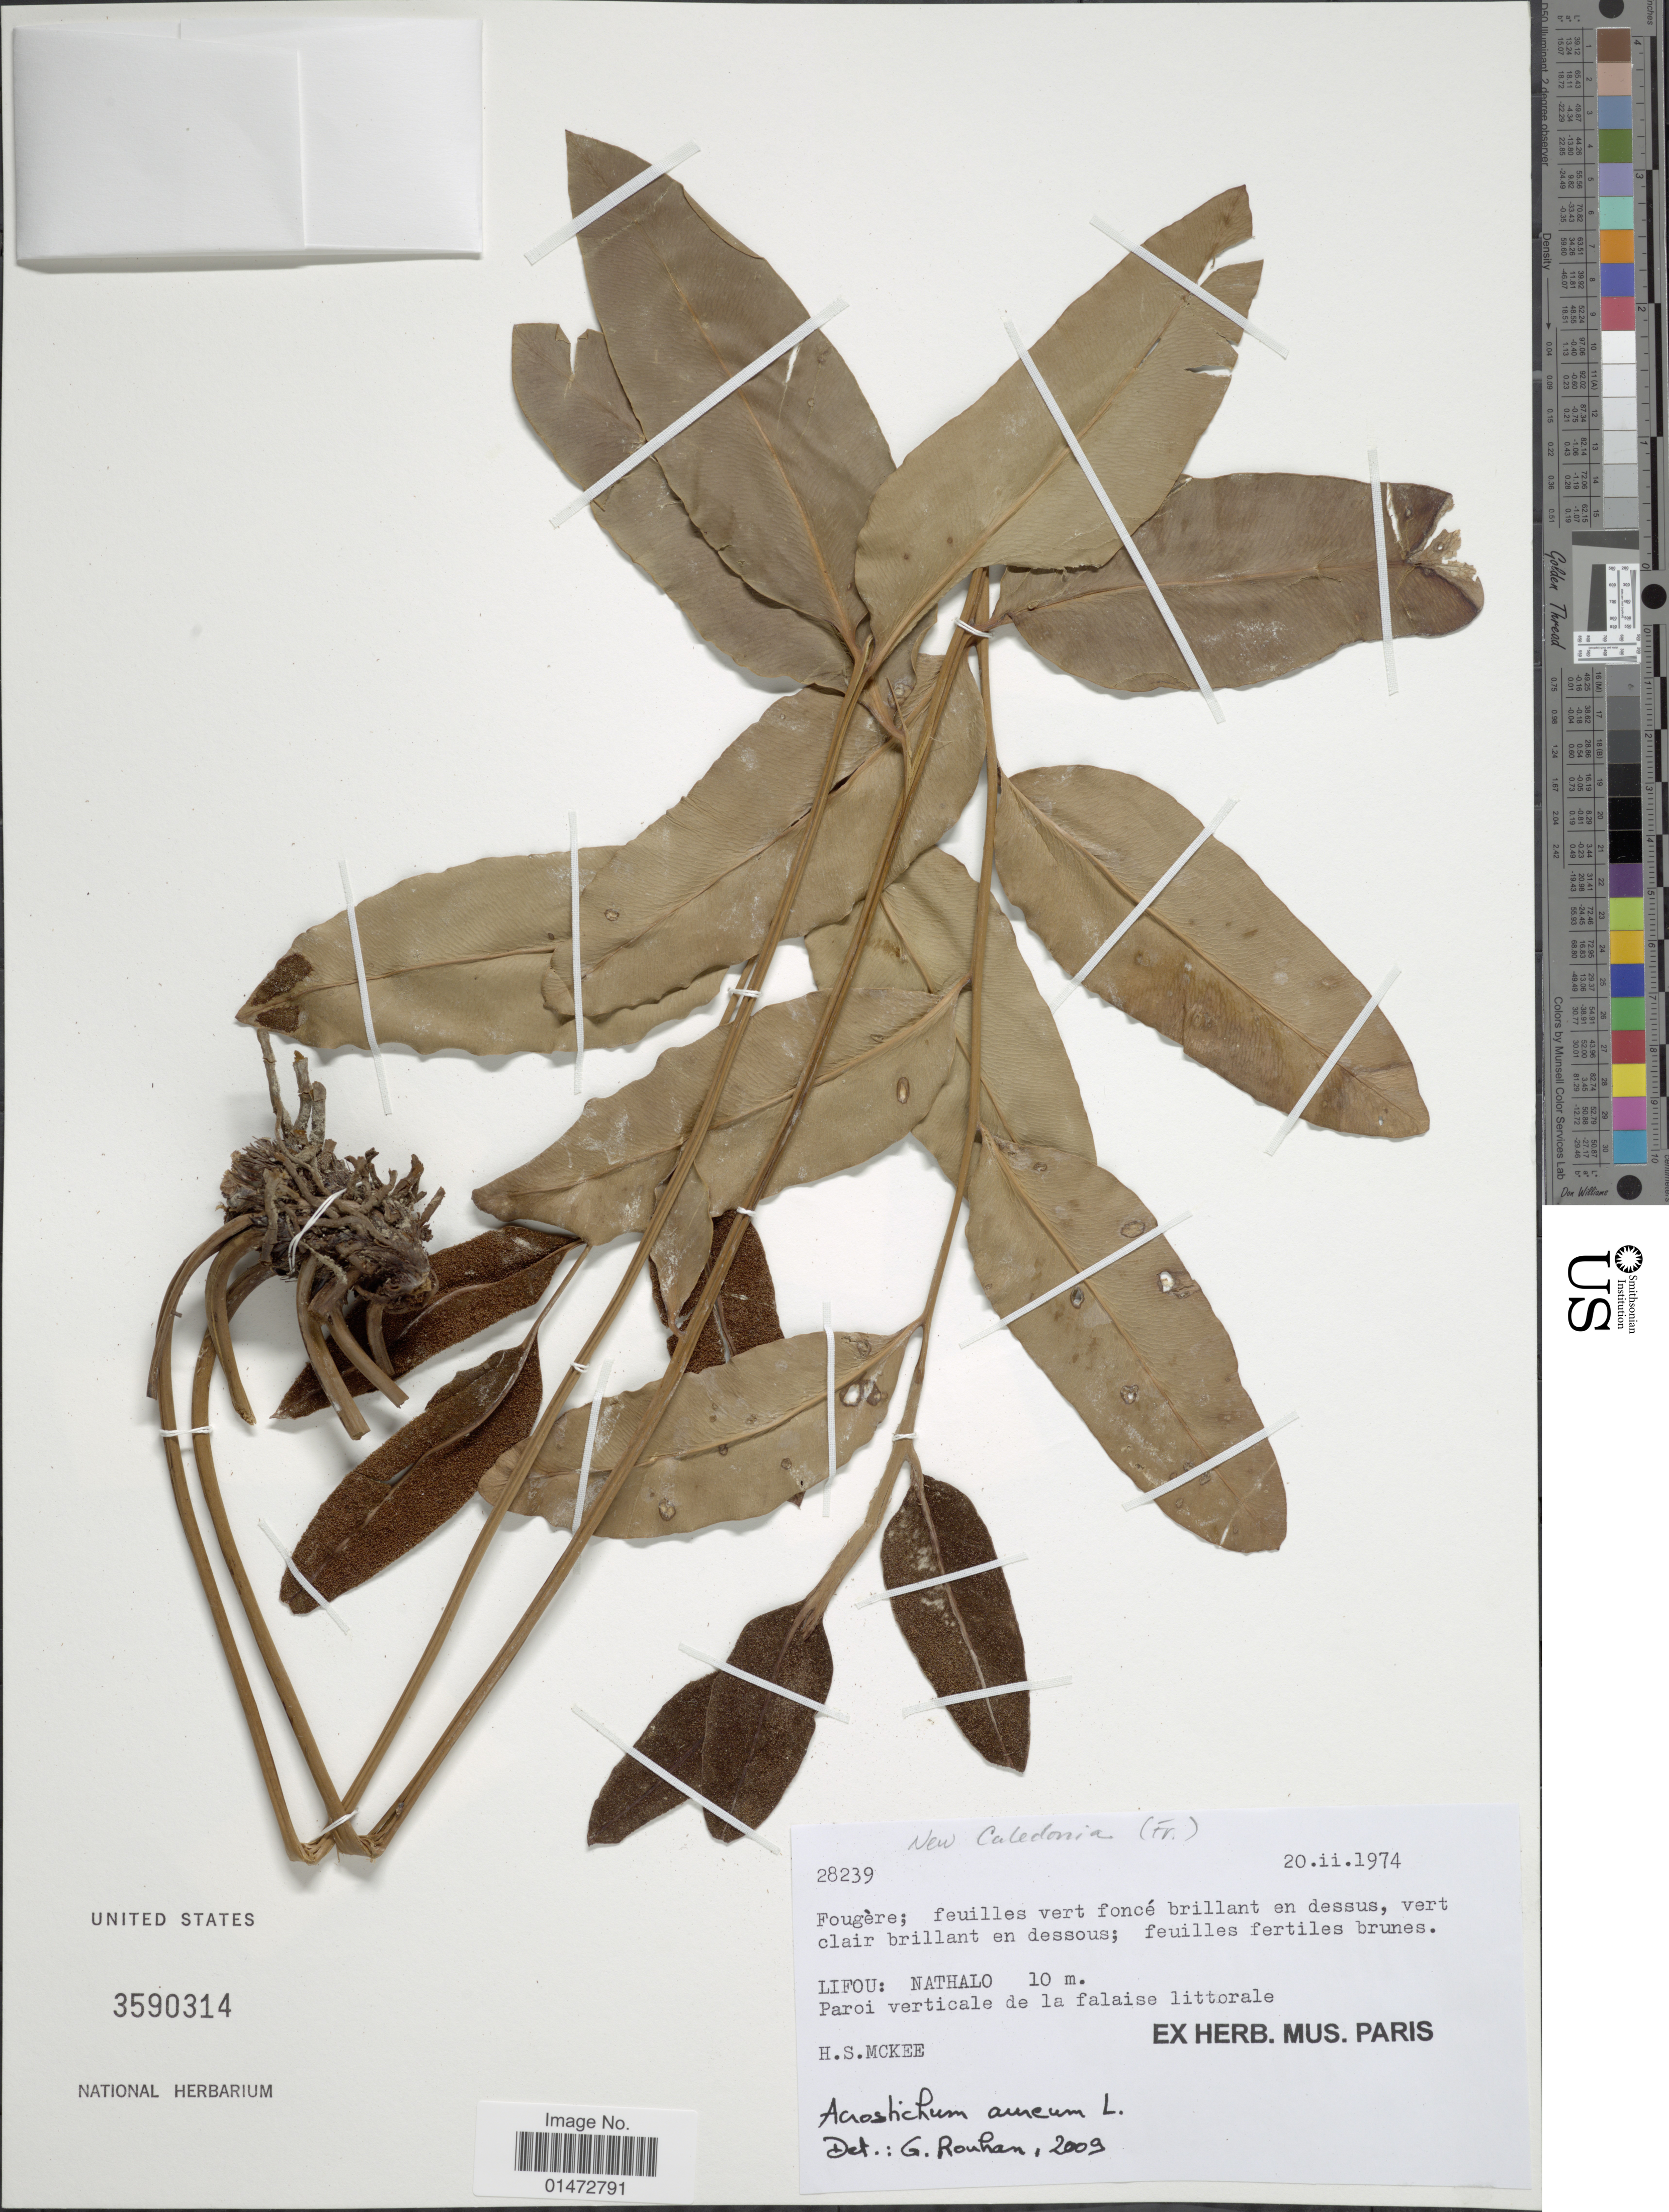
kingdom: Plantae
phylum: Tracheophyta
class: Polypodiopsida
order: Polypodiales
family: Pteridaceae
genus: Acrostichum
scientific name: Acrostichum aureum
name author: L.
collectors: H. S. McKee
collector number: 28239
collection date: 1974-02-20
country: New Caledonia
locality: Lifou: Nathalo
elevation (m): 10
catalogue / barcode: US 3590314